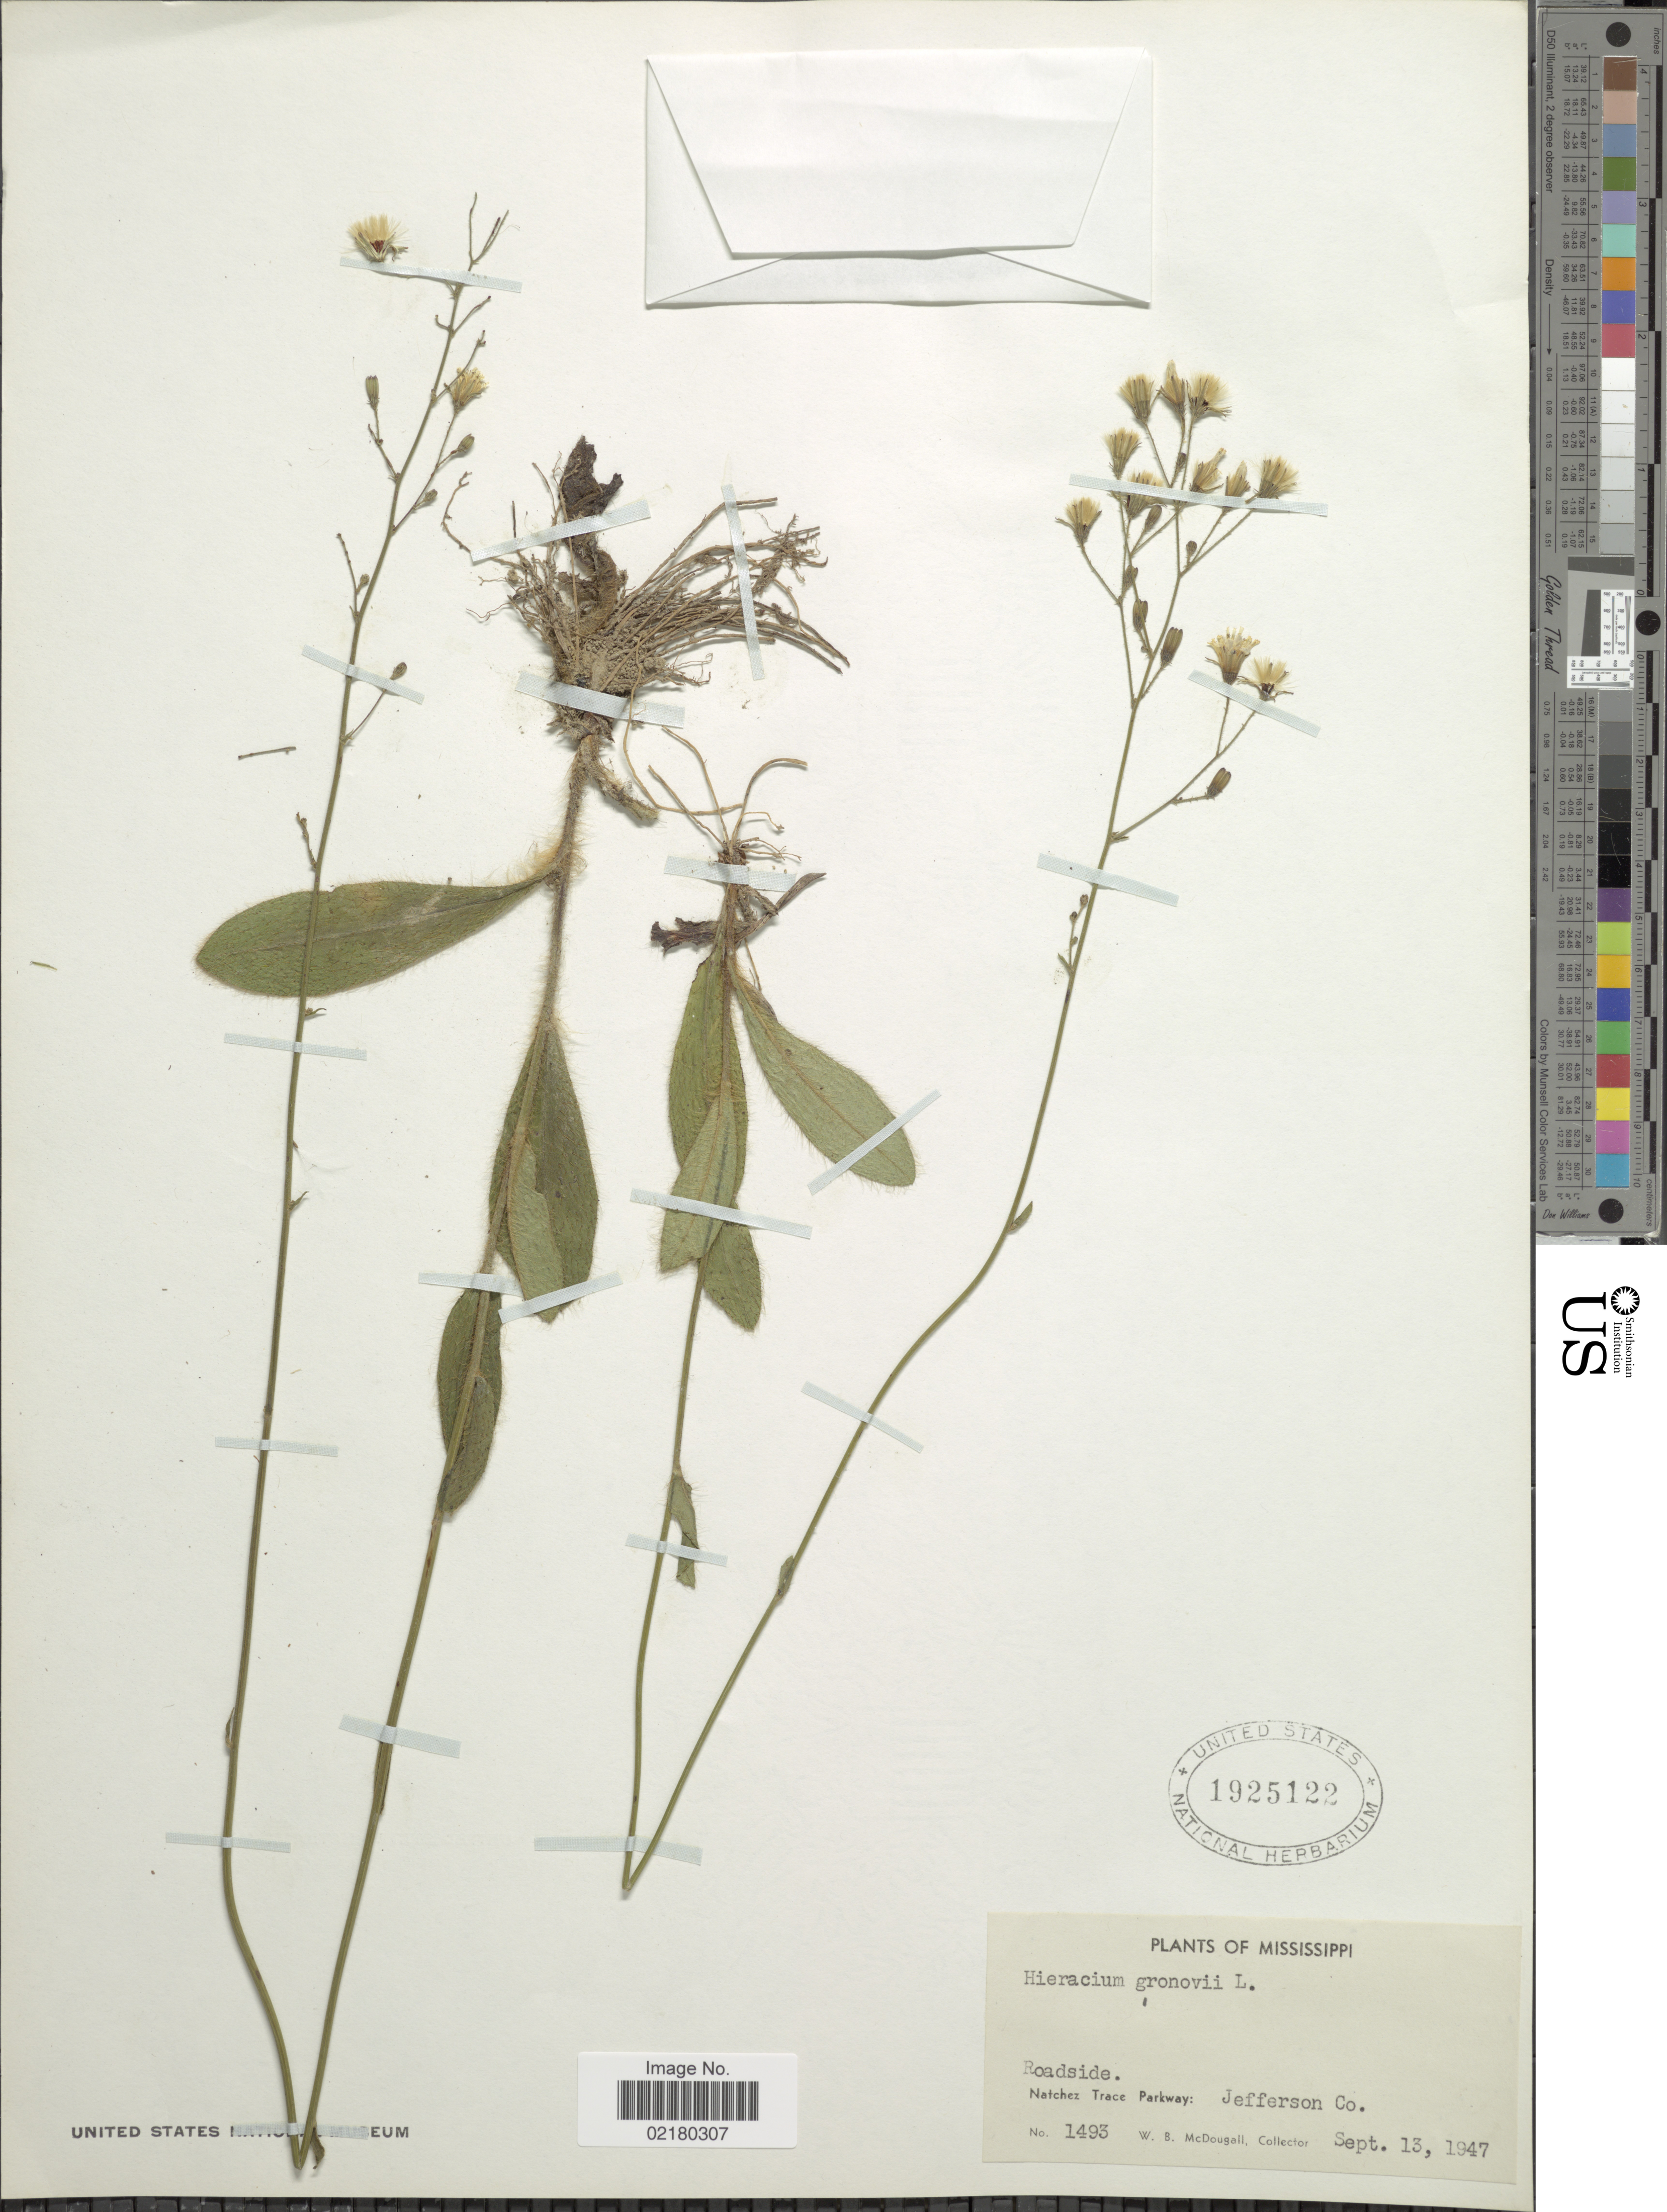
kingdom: Plantae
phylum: Tracheophyta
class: Magnoliopsida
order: Asterales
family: Asteraceae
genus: Hieracium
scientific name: Hieracium gronovii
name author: L.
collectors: W. B. McDougall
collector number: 1493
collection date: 1947-09-13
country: United States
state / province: Mississippi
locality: Roadside, Natchez Trace Parkway: Jefferson Co.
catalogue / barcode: US 1925122